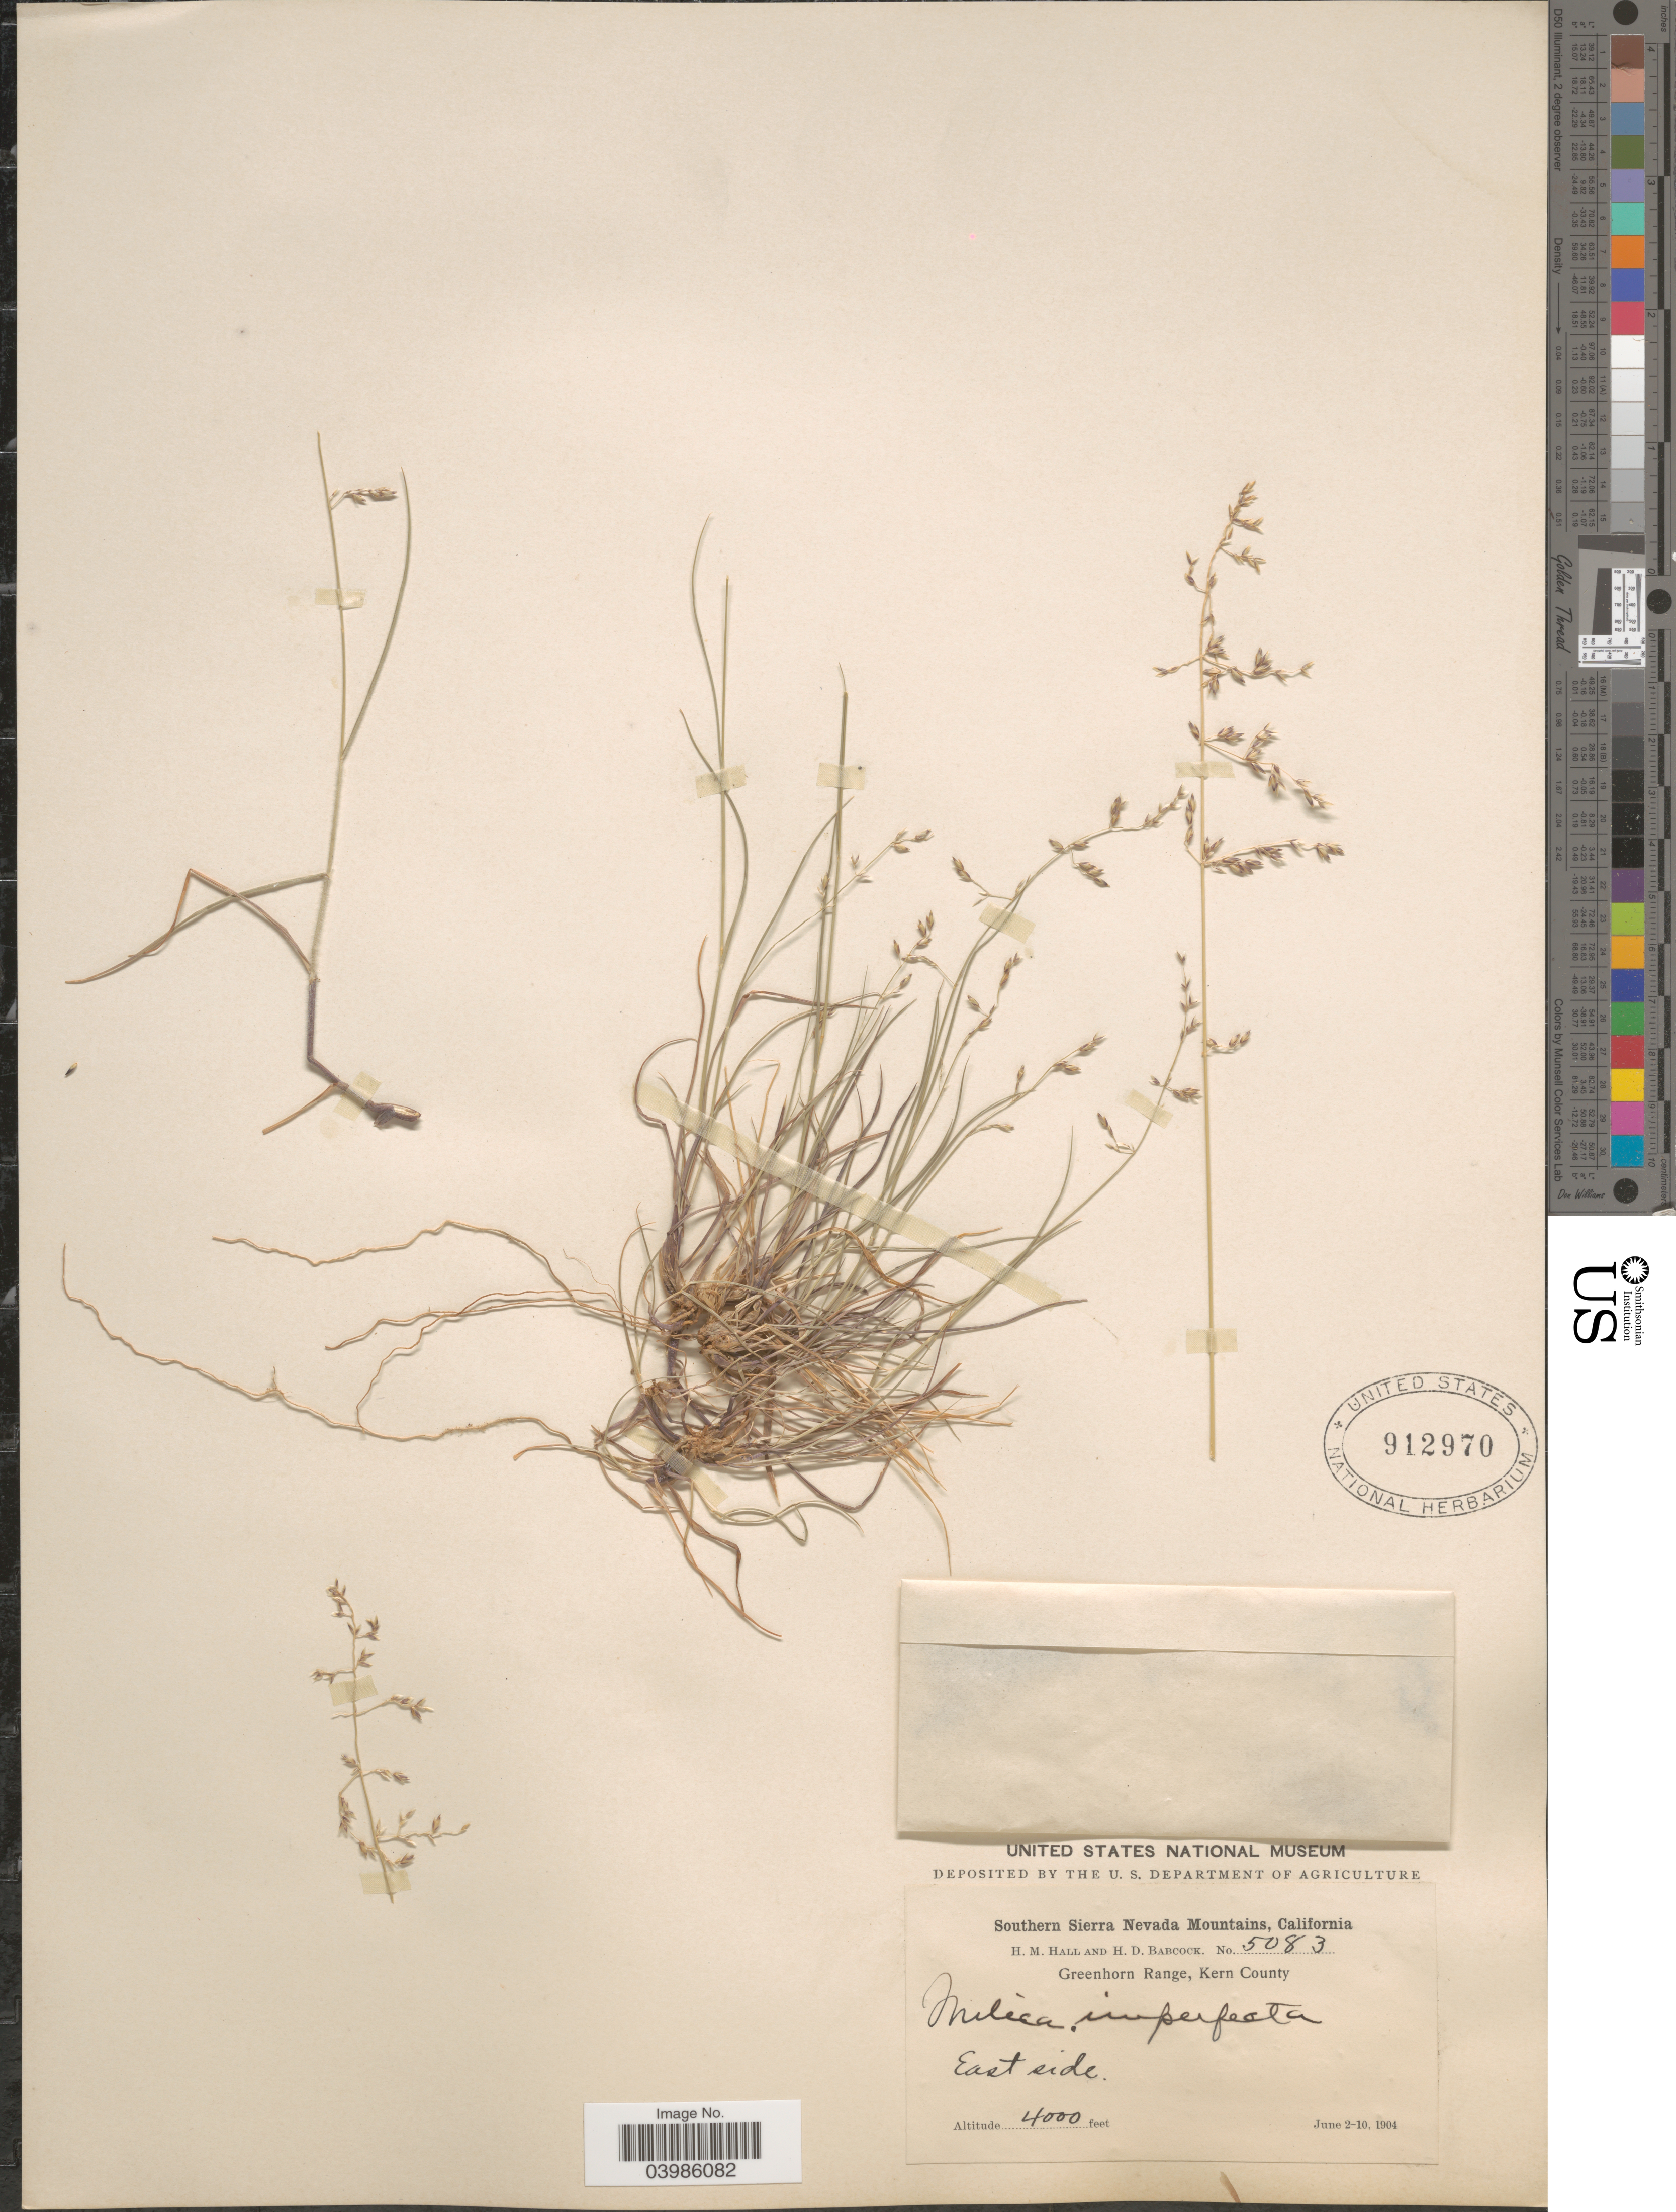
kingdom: Plantae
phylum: Tracheophyta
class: Liliopsida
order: Poales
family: Poaceae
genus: Melica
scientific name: Melica imperfecta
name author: Trin.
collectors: H. M. Hall & H. Babcock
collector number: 5083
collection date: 1904-06-02/1904-06-10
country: United States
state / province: California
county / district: Kern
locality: Southern Sierra Nevada Mountains. Greenhorn Range, Kern County.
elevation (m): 1219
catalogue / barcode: US 912970